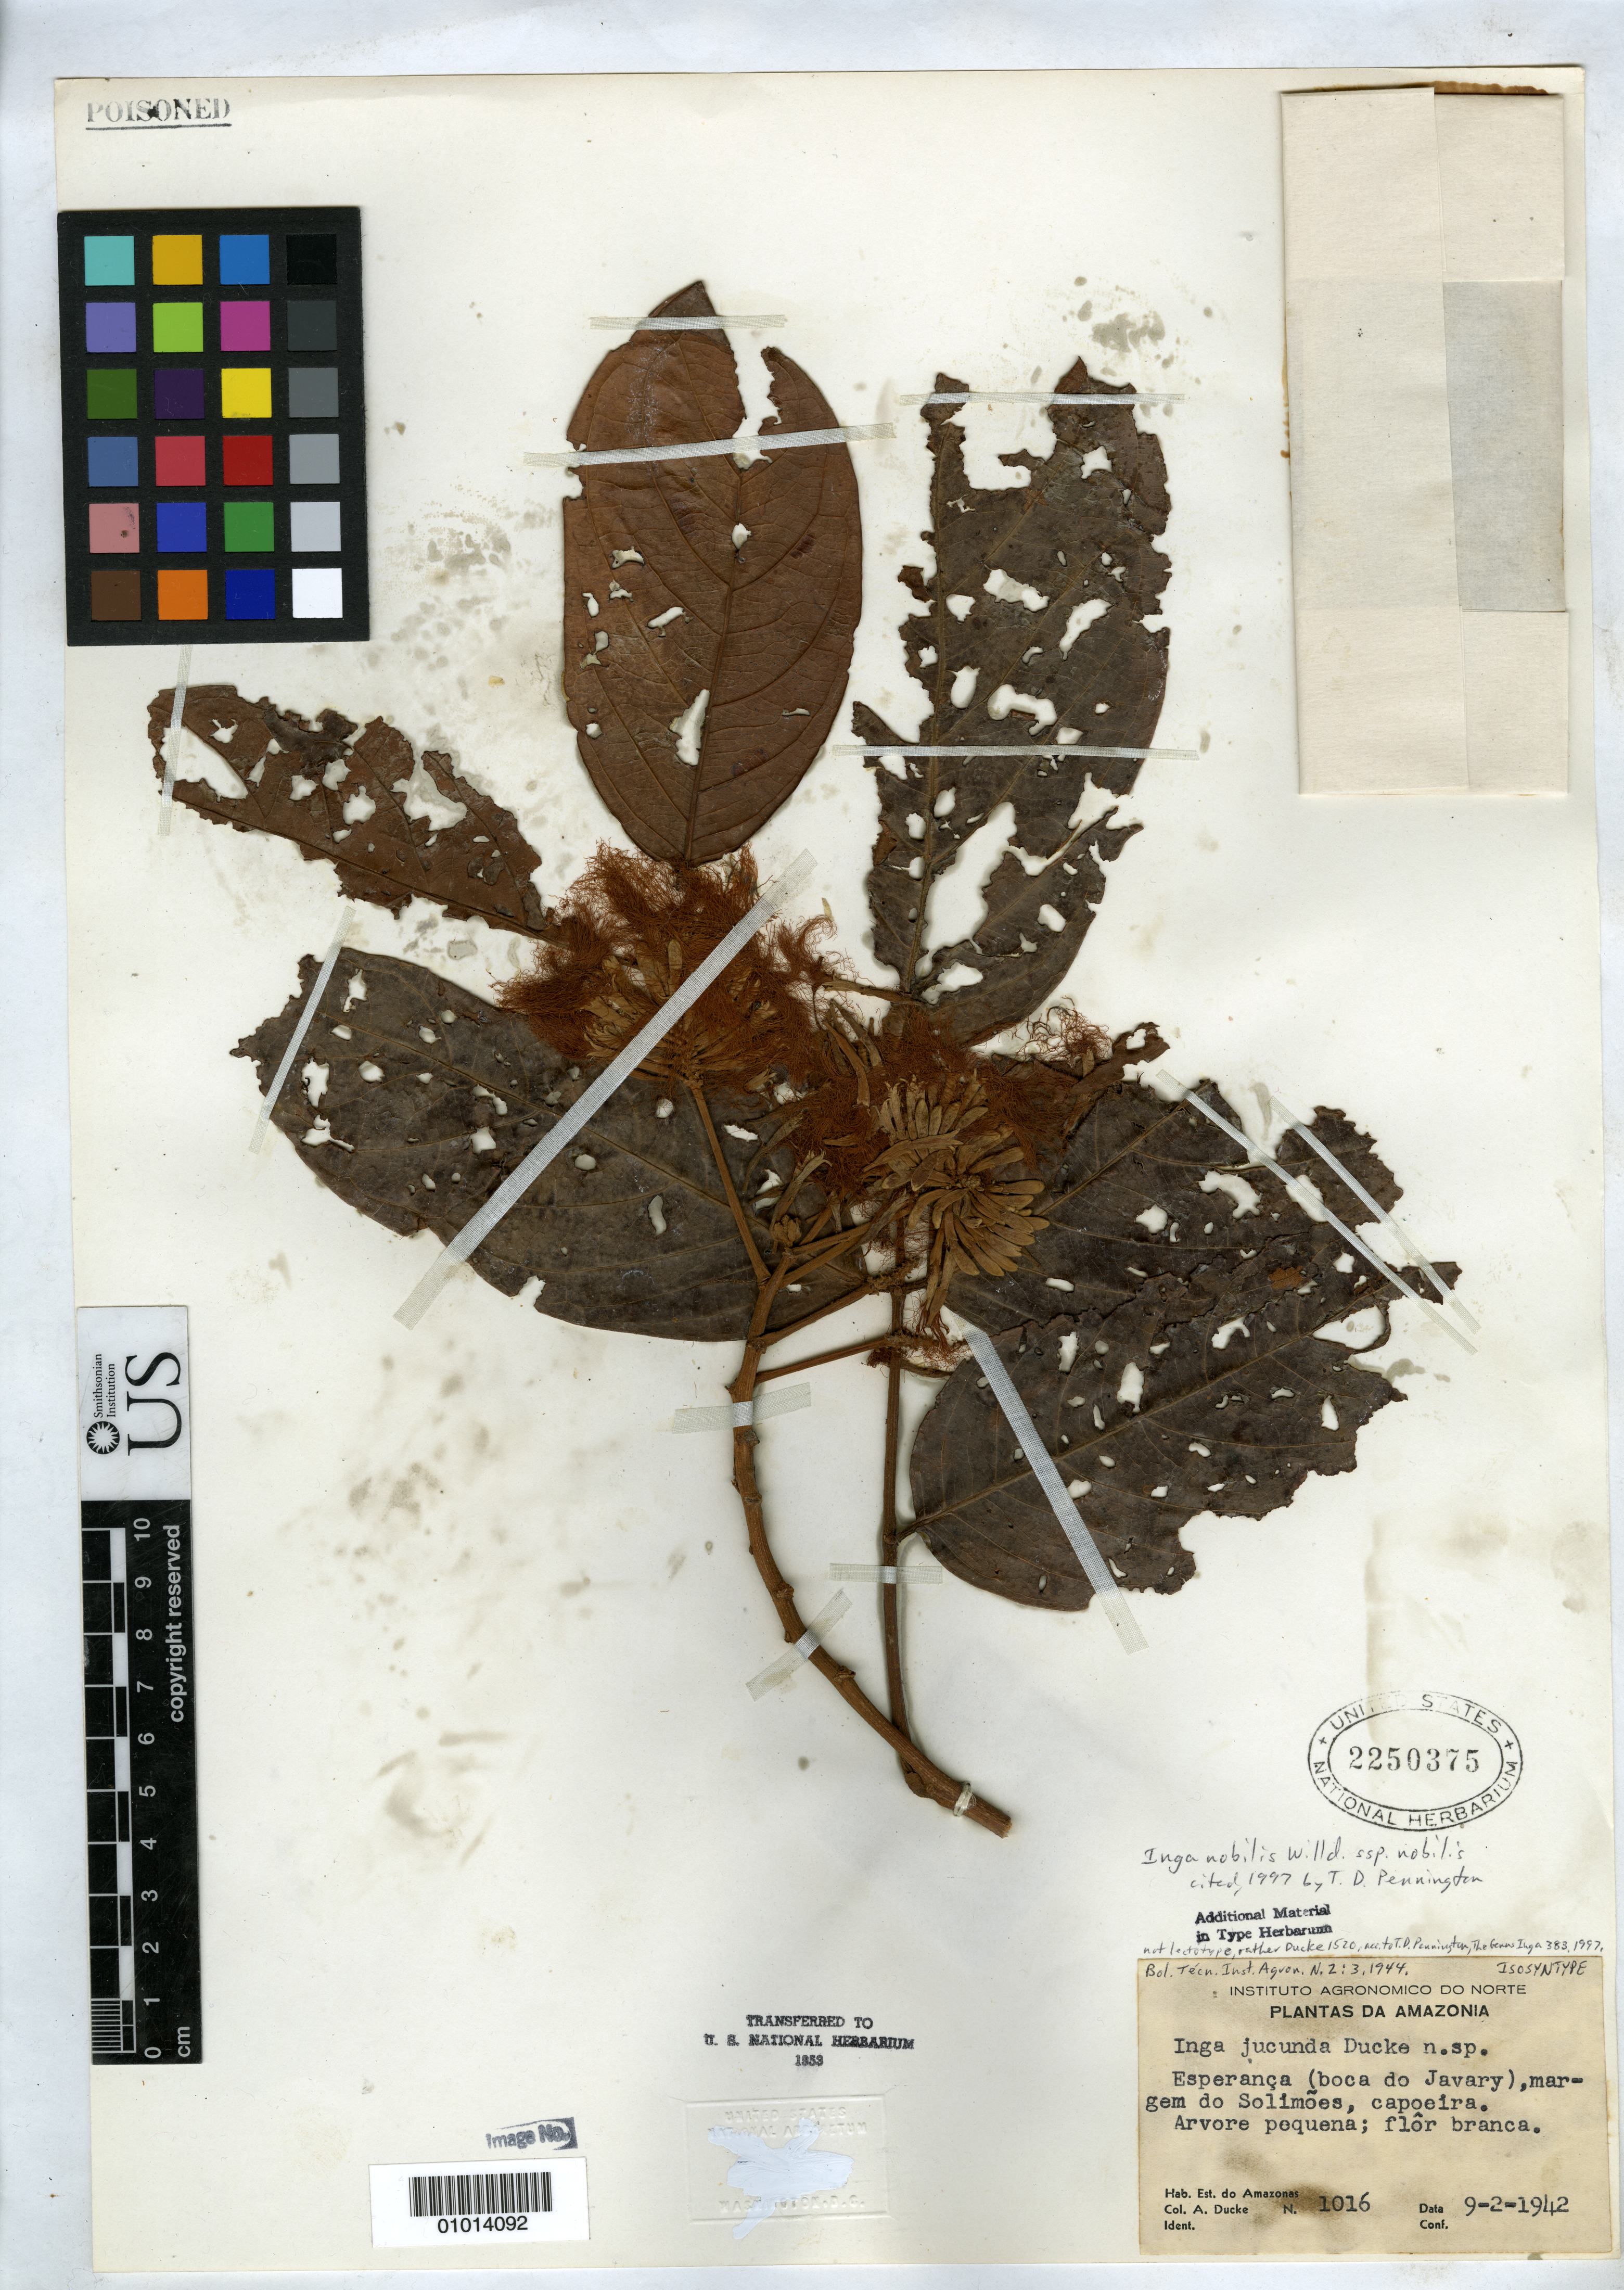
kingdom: Plantae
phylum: Tracheophyta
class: Magnoliopsida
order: Fabales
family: Fabaceae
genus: Inga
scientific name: Inga jucunda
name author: Ducke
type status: Isosyntype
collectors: A. Ducke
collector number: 1016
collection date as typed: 02 Sep 1942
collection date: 1942-02-09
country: Brazil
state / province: Amazonas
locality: Esperança (ad ostium fluminis Javary), silva secundaria ad ripam fluvii Solimoes.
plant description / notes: Lectotype collection is Ducke 1520 as designated by T.D. Pennington in The Genus Inga: Botany 383 (1997).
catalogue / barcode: US 2250375